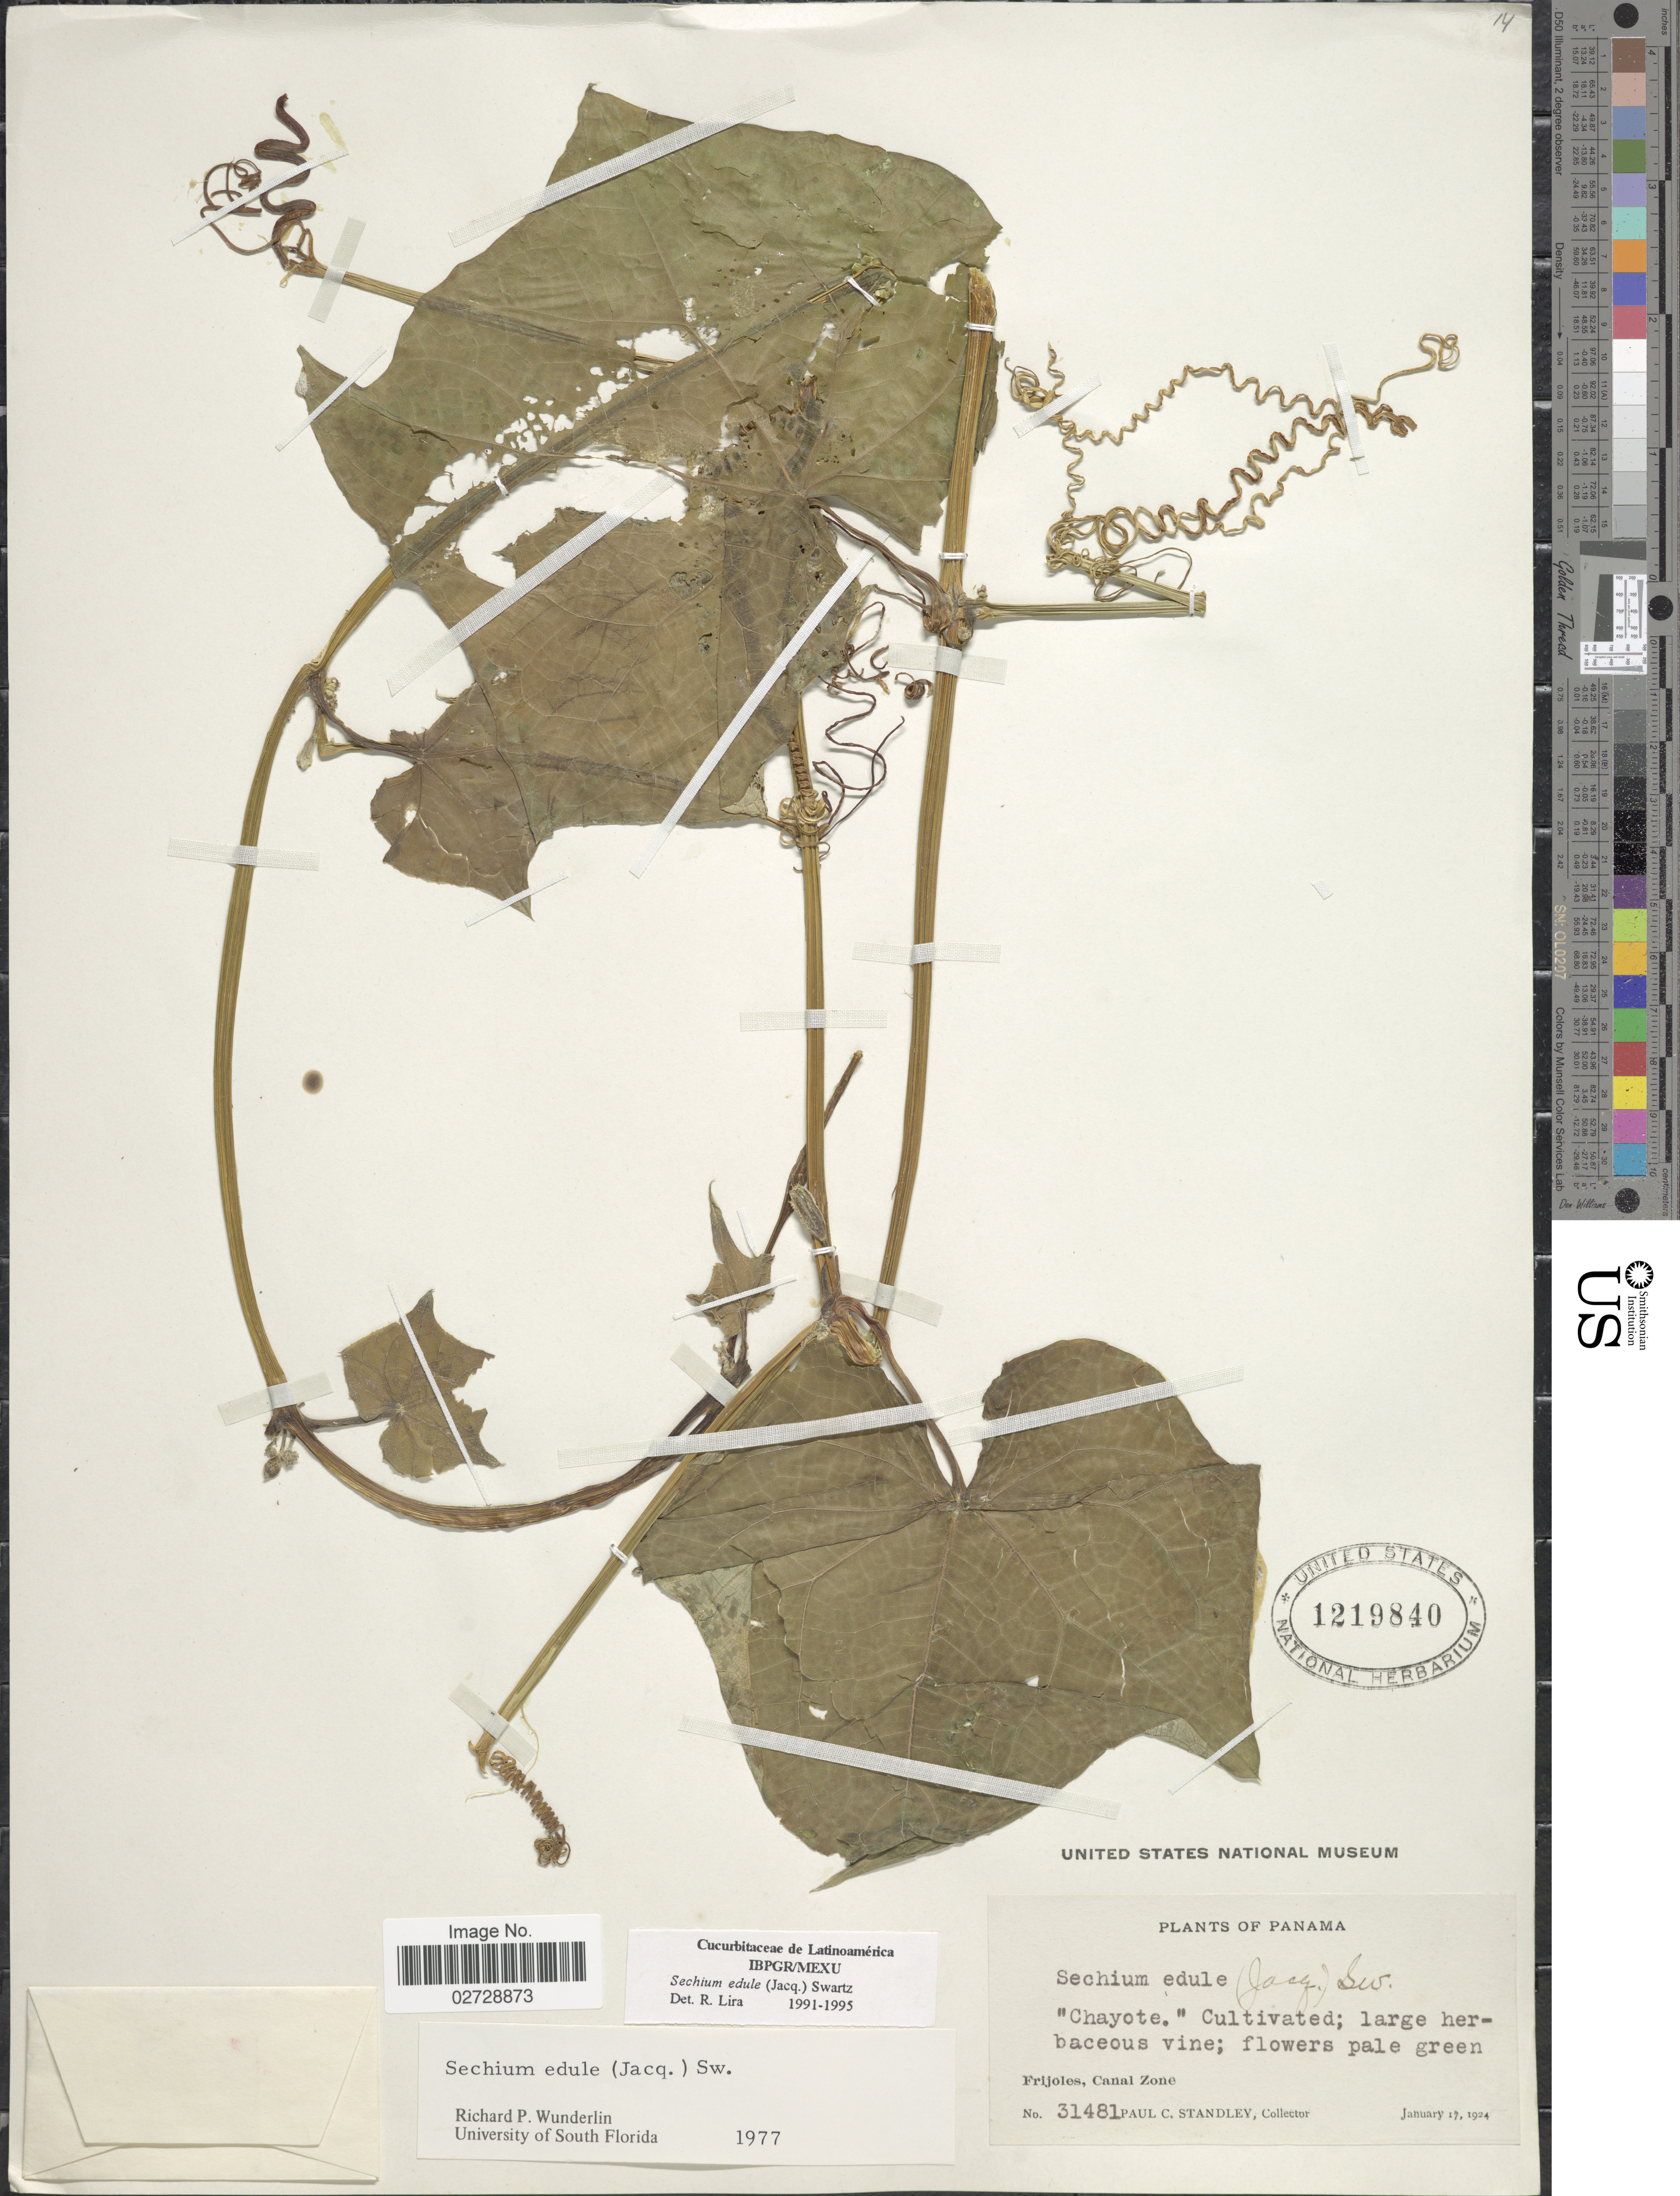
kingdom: Plantae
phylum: Tracheophyta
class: Magnoliopsida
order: Cucurbitales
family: Cucurbitaceae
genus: Sicyos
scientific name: Sicyos edulis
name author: Jacq.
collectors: P. C. Standley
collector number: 31481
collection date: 1924-01-17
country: Panama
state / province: Colón / Panamá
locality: Frijoles, Canal Zone.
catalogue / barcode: US 1219840